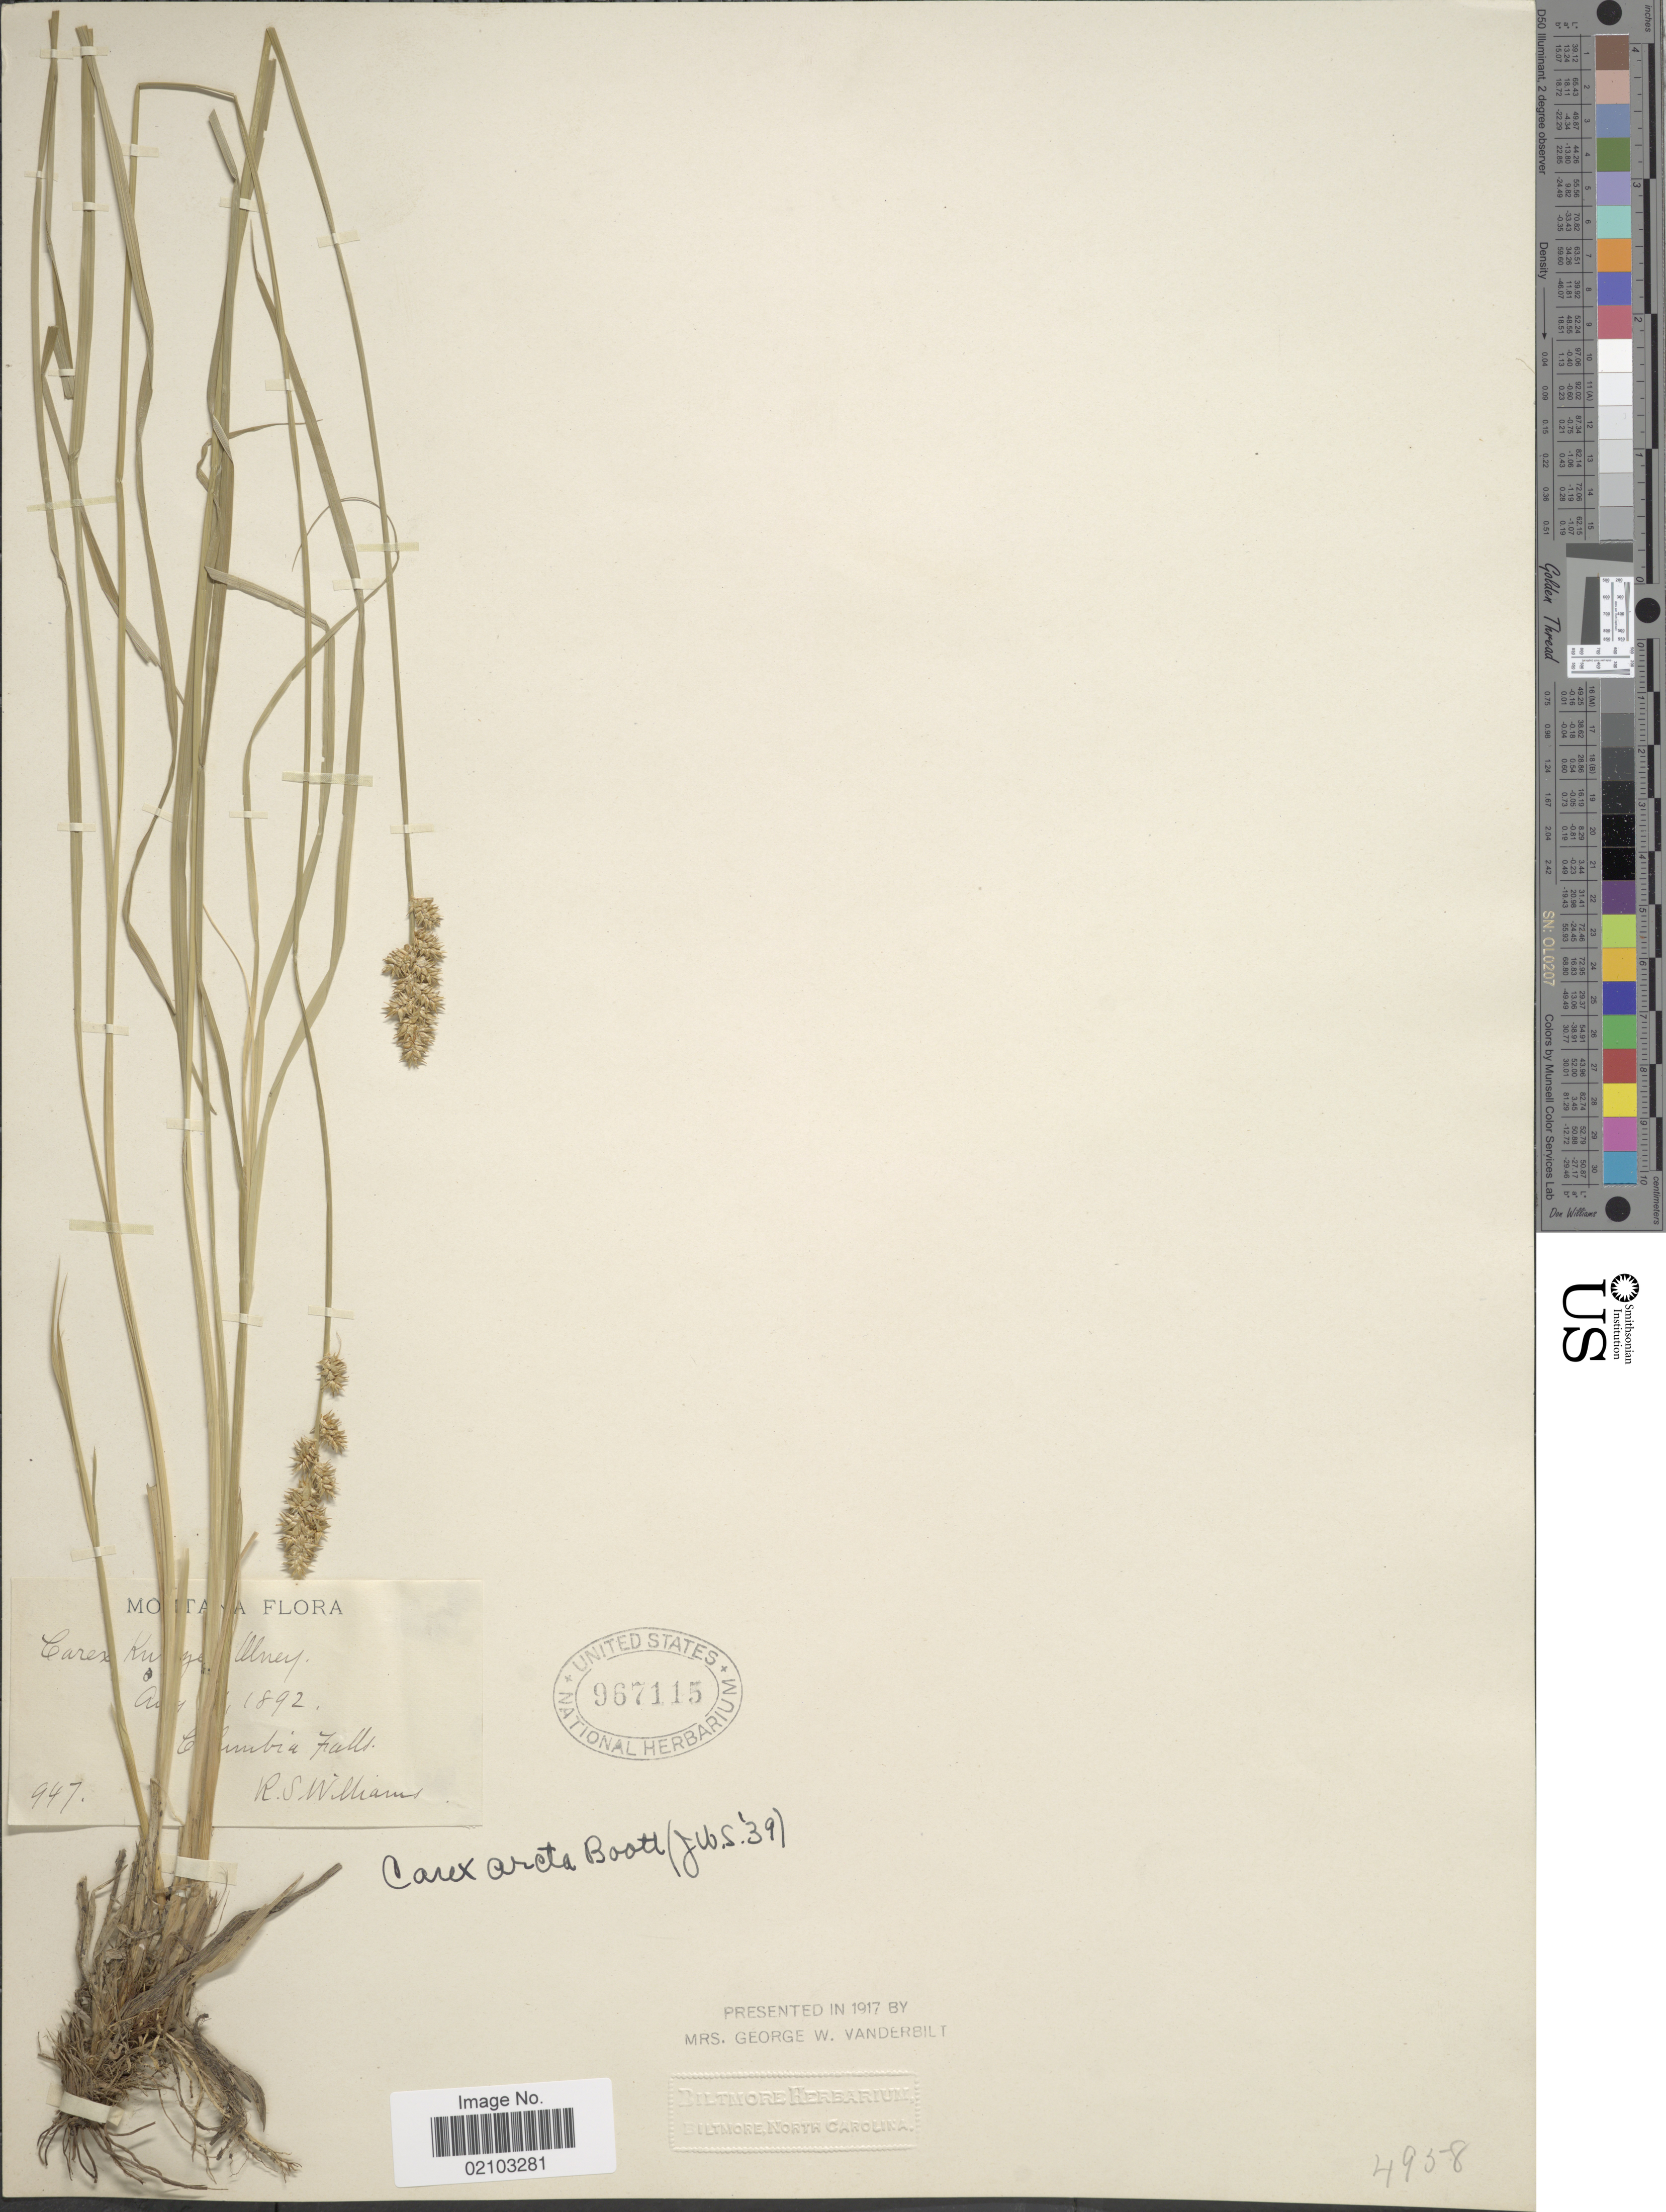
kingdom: Plantae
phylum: Tracheophyta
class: Liliopsida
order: Poales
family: Cyperaceae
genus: Carex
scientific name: Carex arcta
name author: Boott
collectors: R. S. Williams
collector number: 947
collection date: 1892-08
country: United States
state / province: Montana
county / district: Flathead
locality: Columbia Falls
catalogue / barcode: US 967115